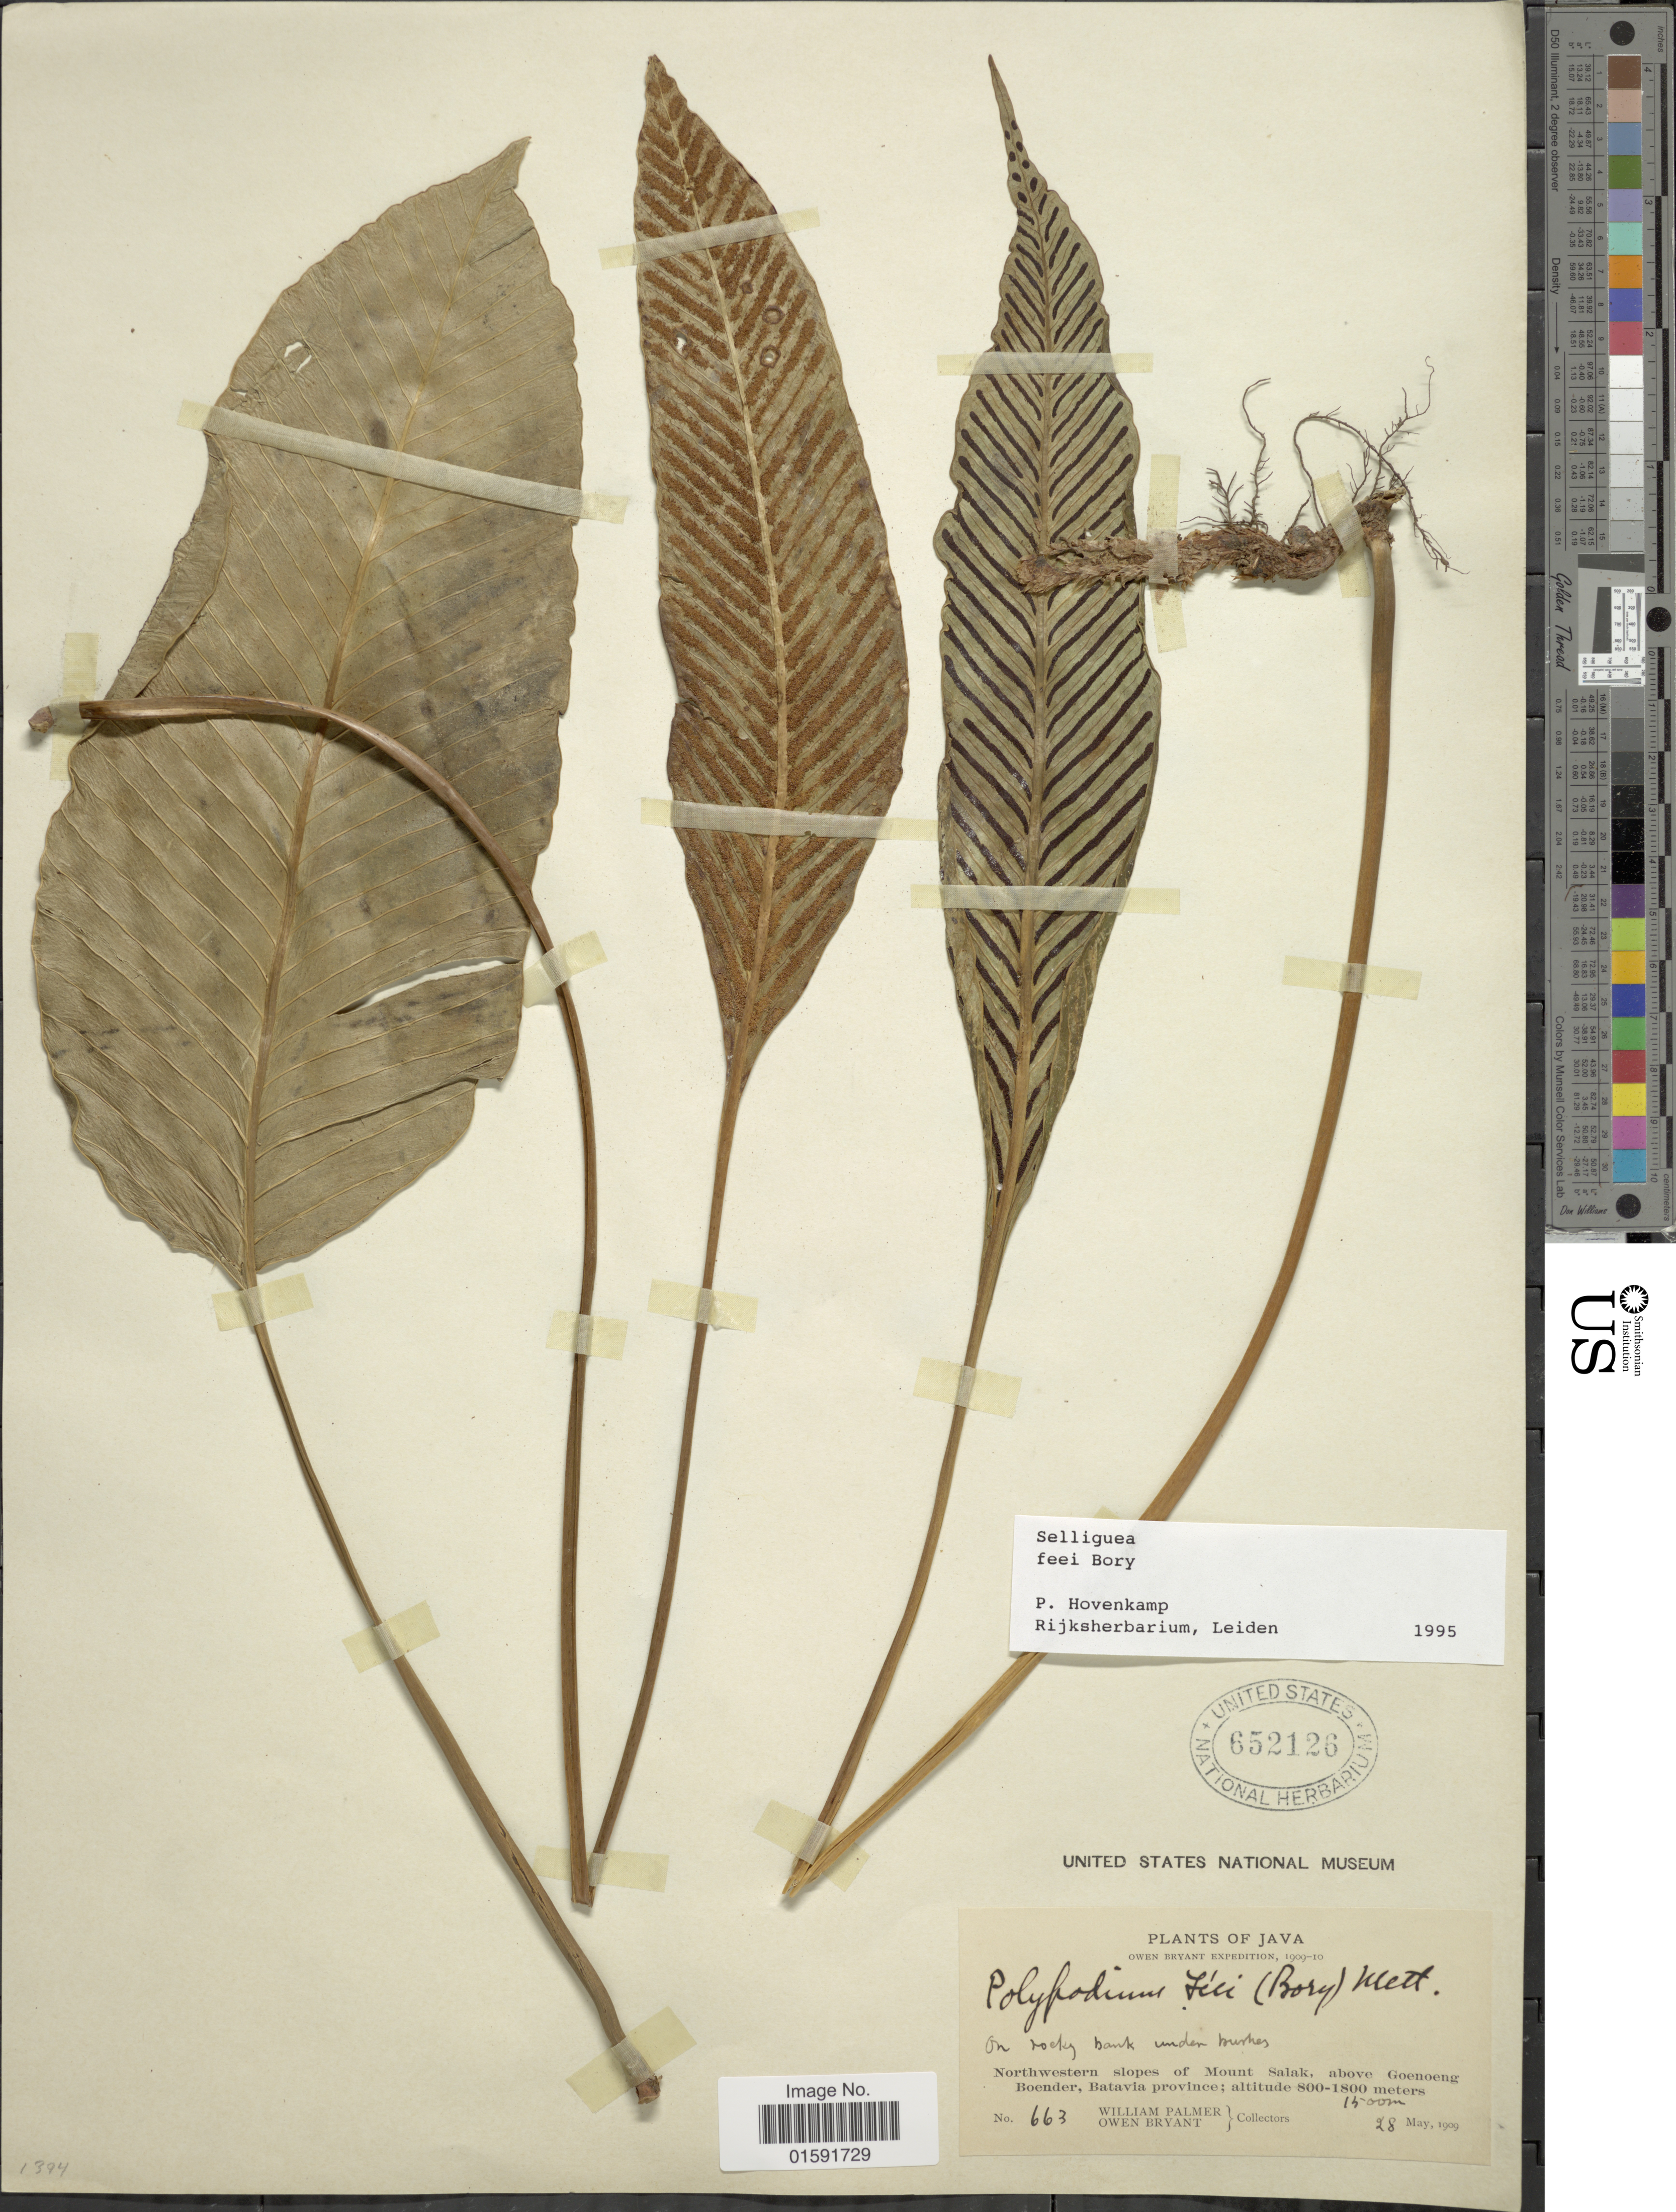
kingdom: Plantae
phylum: Tracheophyta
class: Polypodiopsida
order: Polypodiales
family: Polypodiaceae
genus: Selliguea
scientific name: Selliguea feei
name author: Bory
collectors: W. Palmer & O. Bryant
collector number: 663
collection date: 1909-05-28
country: Indonesia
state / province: Java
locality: Northwestern slopes of Mount Salak, Above Goenoeng Boender, Batavia Province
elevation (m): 1500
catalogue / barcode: US 652126